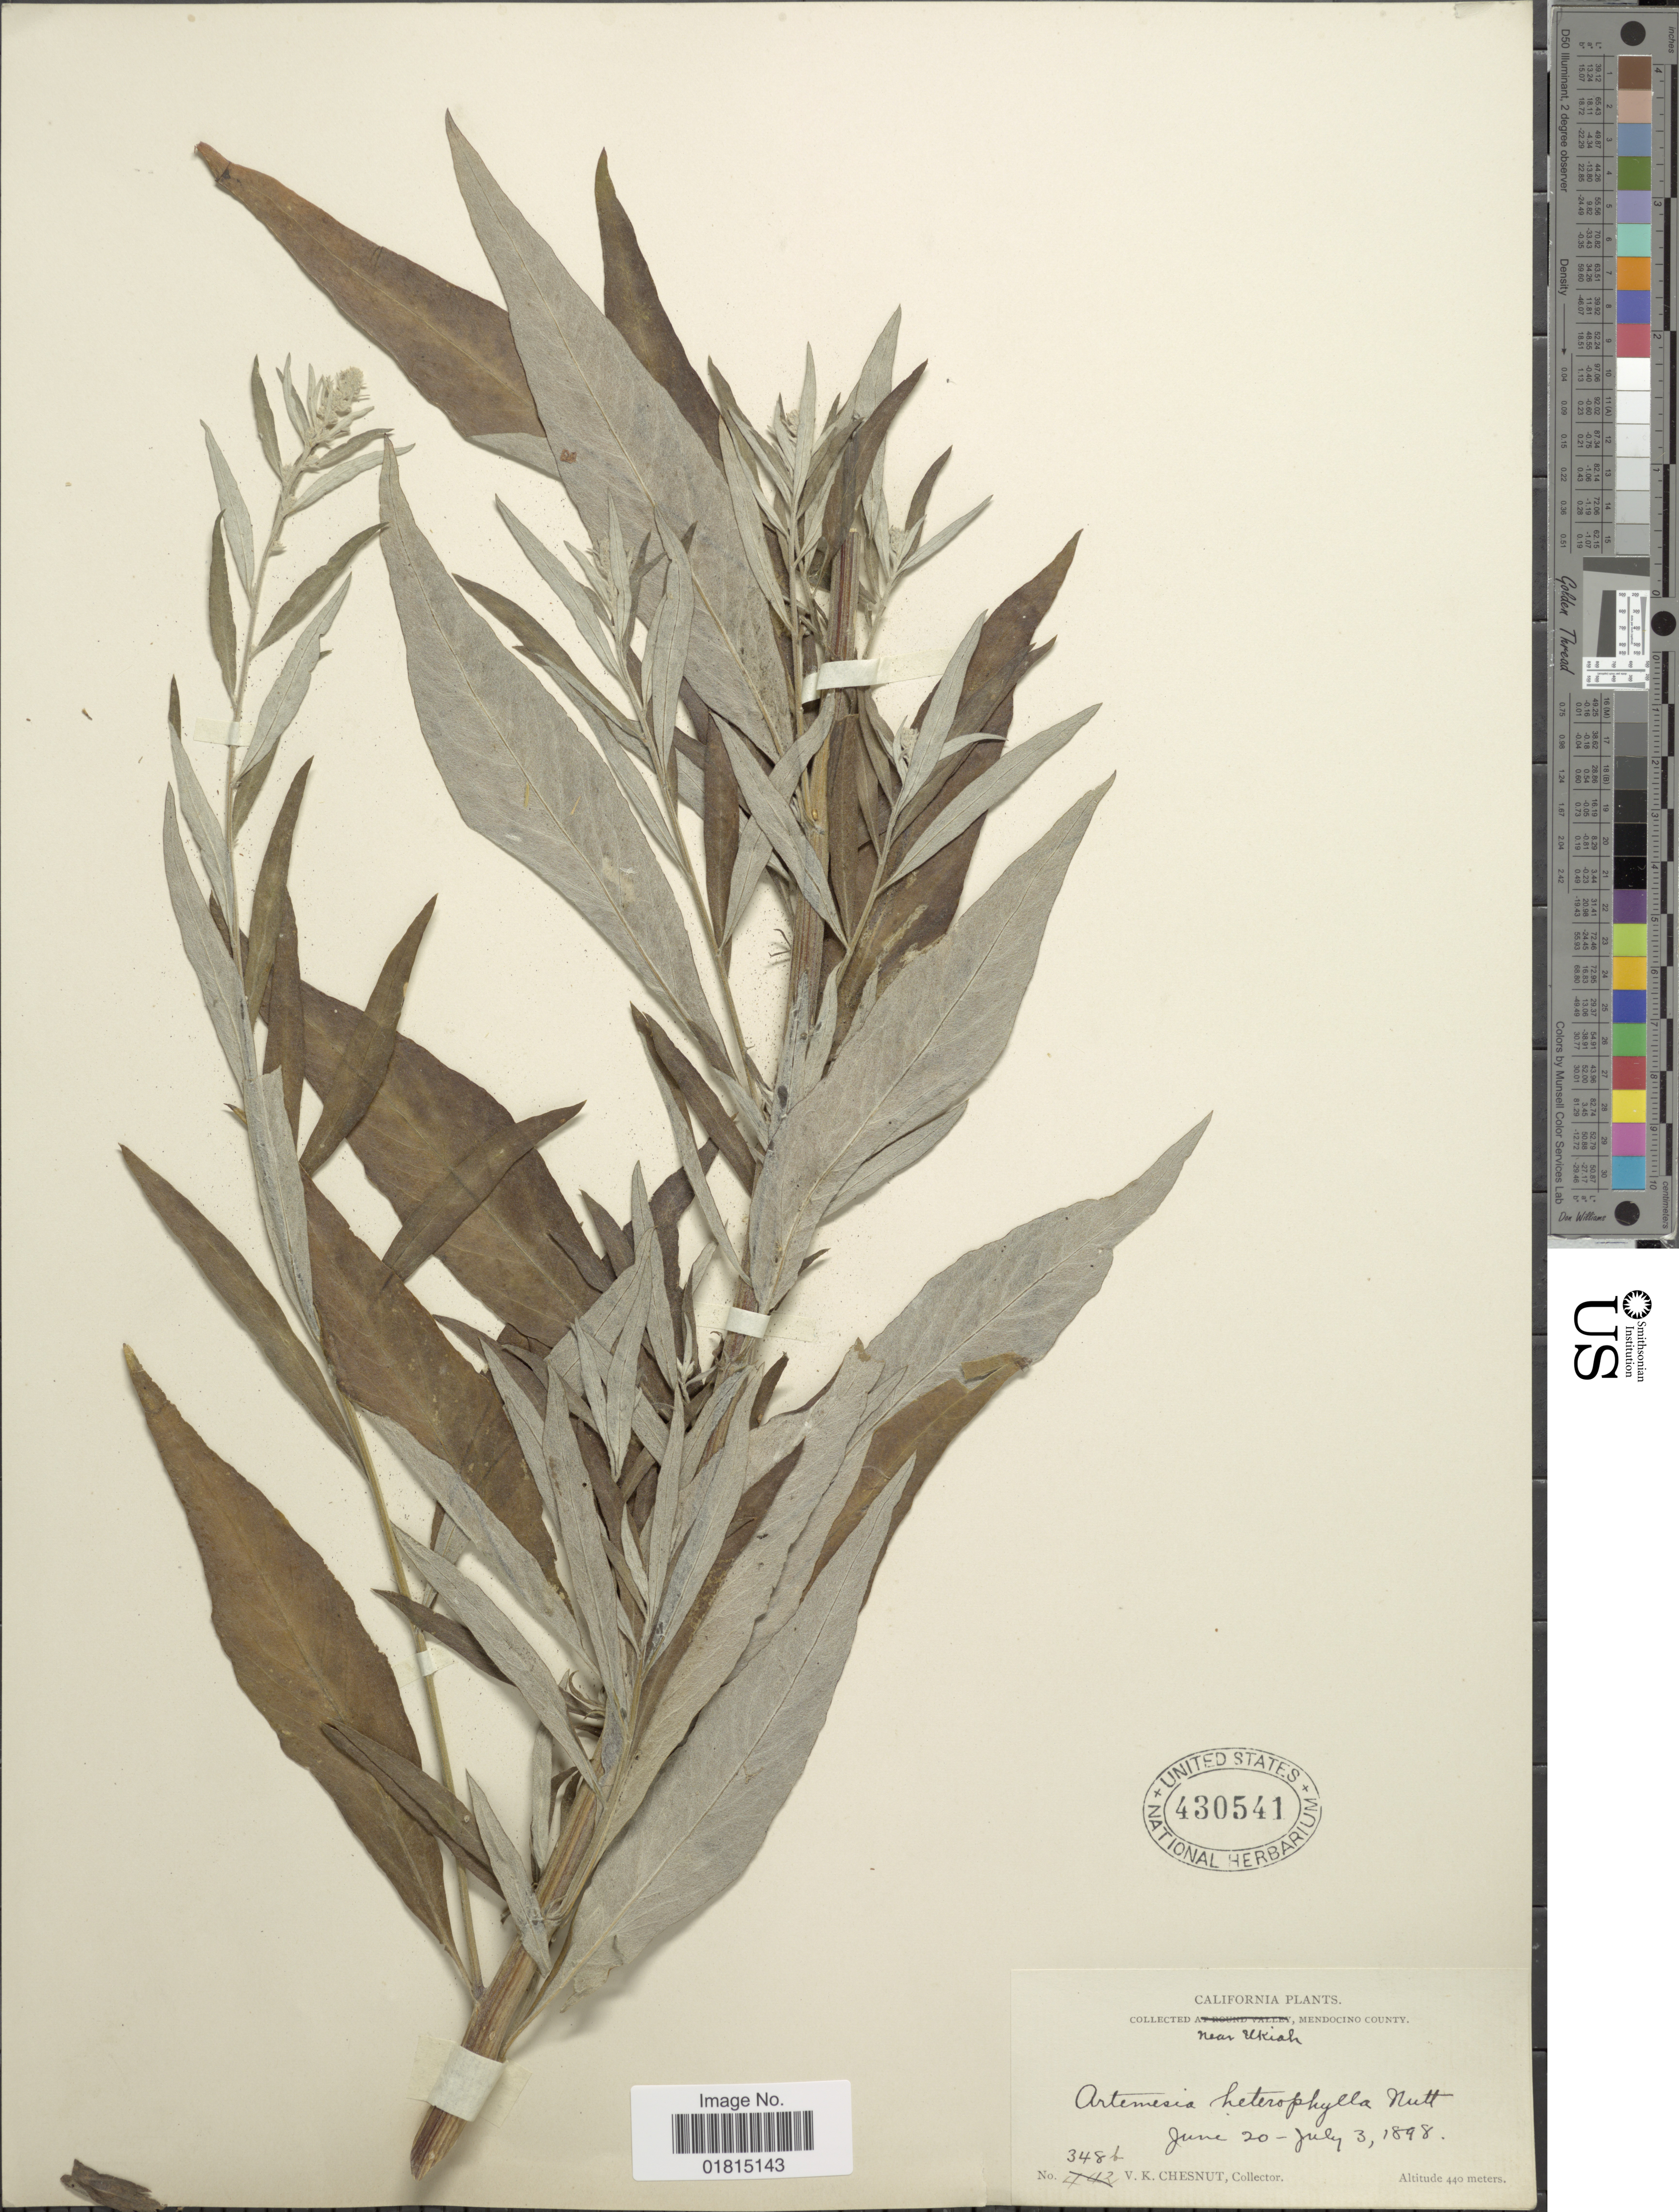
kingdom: Plantae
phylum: Tracheophyta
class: Magnoliopsida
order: Asterales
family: Asteraceae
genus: Artemisia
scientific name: Artemisia douglasiana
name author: Besser ex Hook.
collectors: V. Chesnut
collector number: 348b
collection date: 1898-06-20/1898-07-03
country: United States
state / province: California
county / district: Mendocino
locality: Near Ukiah, Mendocino County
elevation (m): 440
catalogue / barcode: US 430541